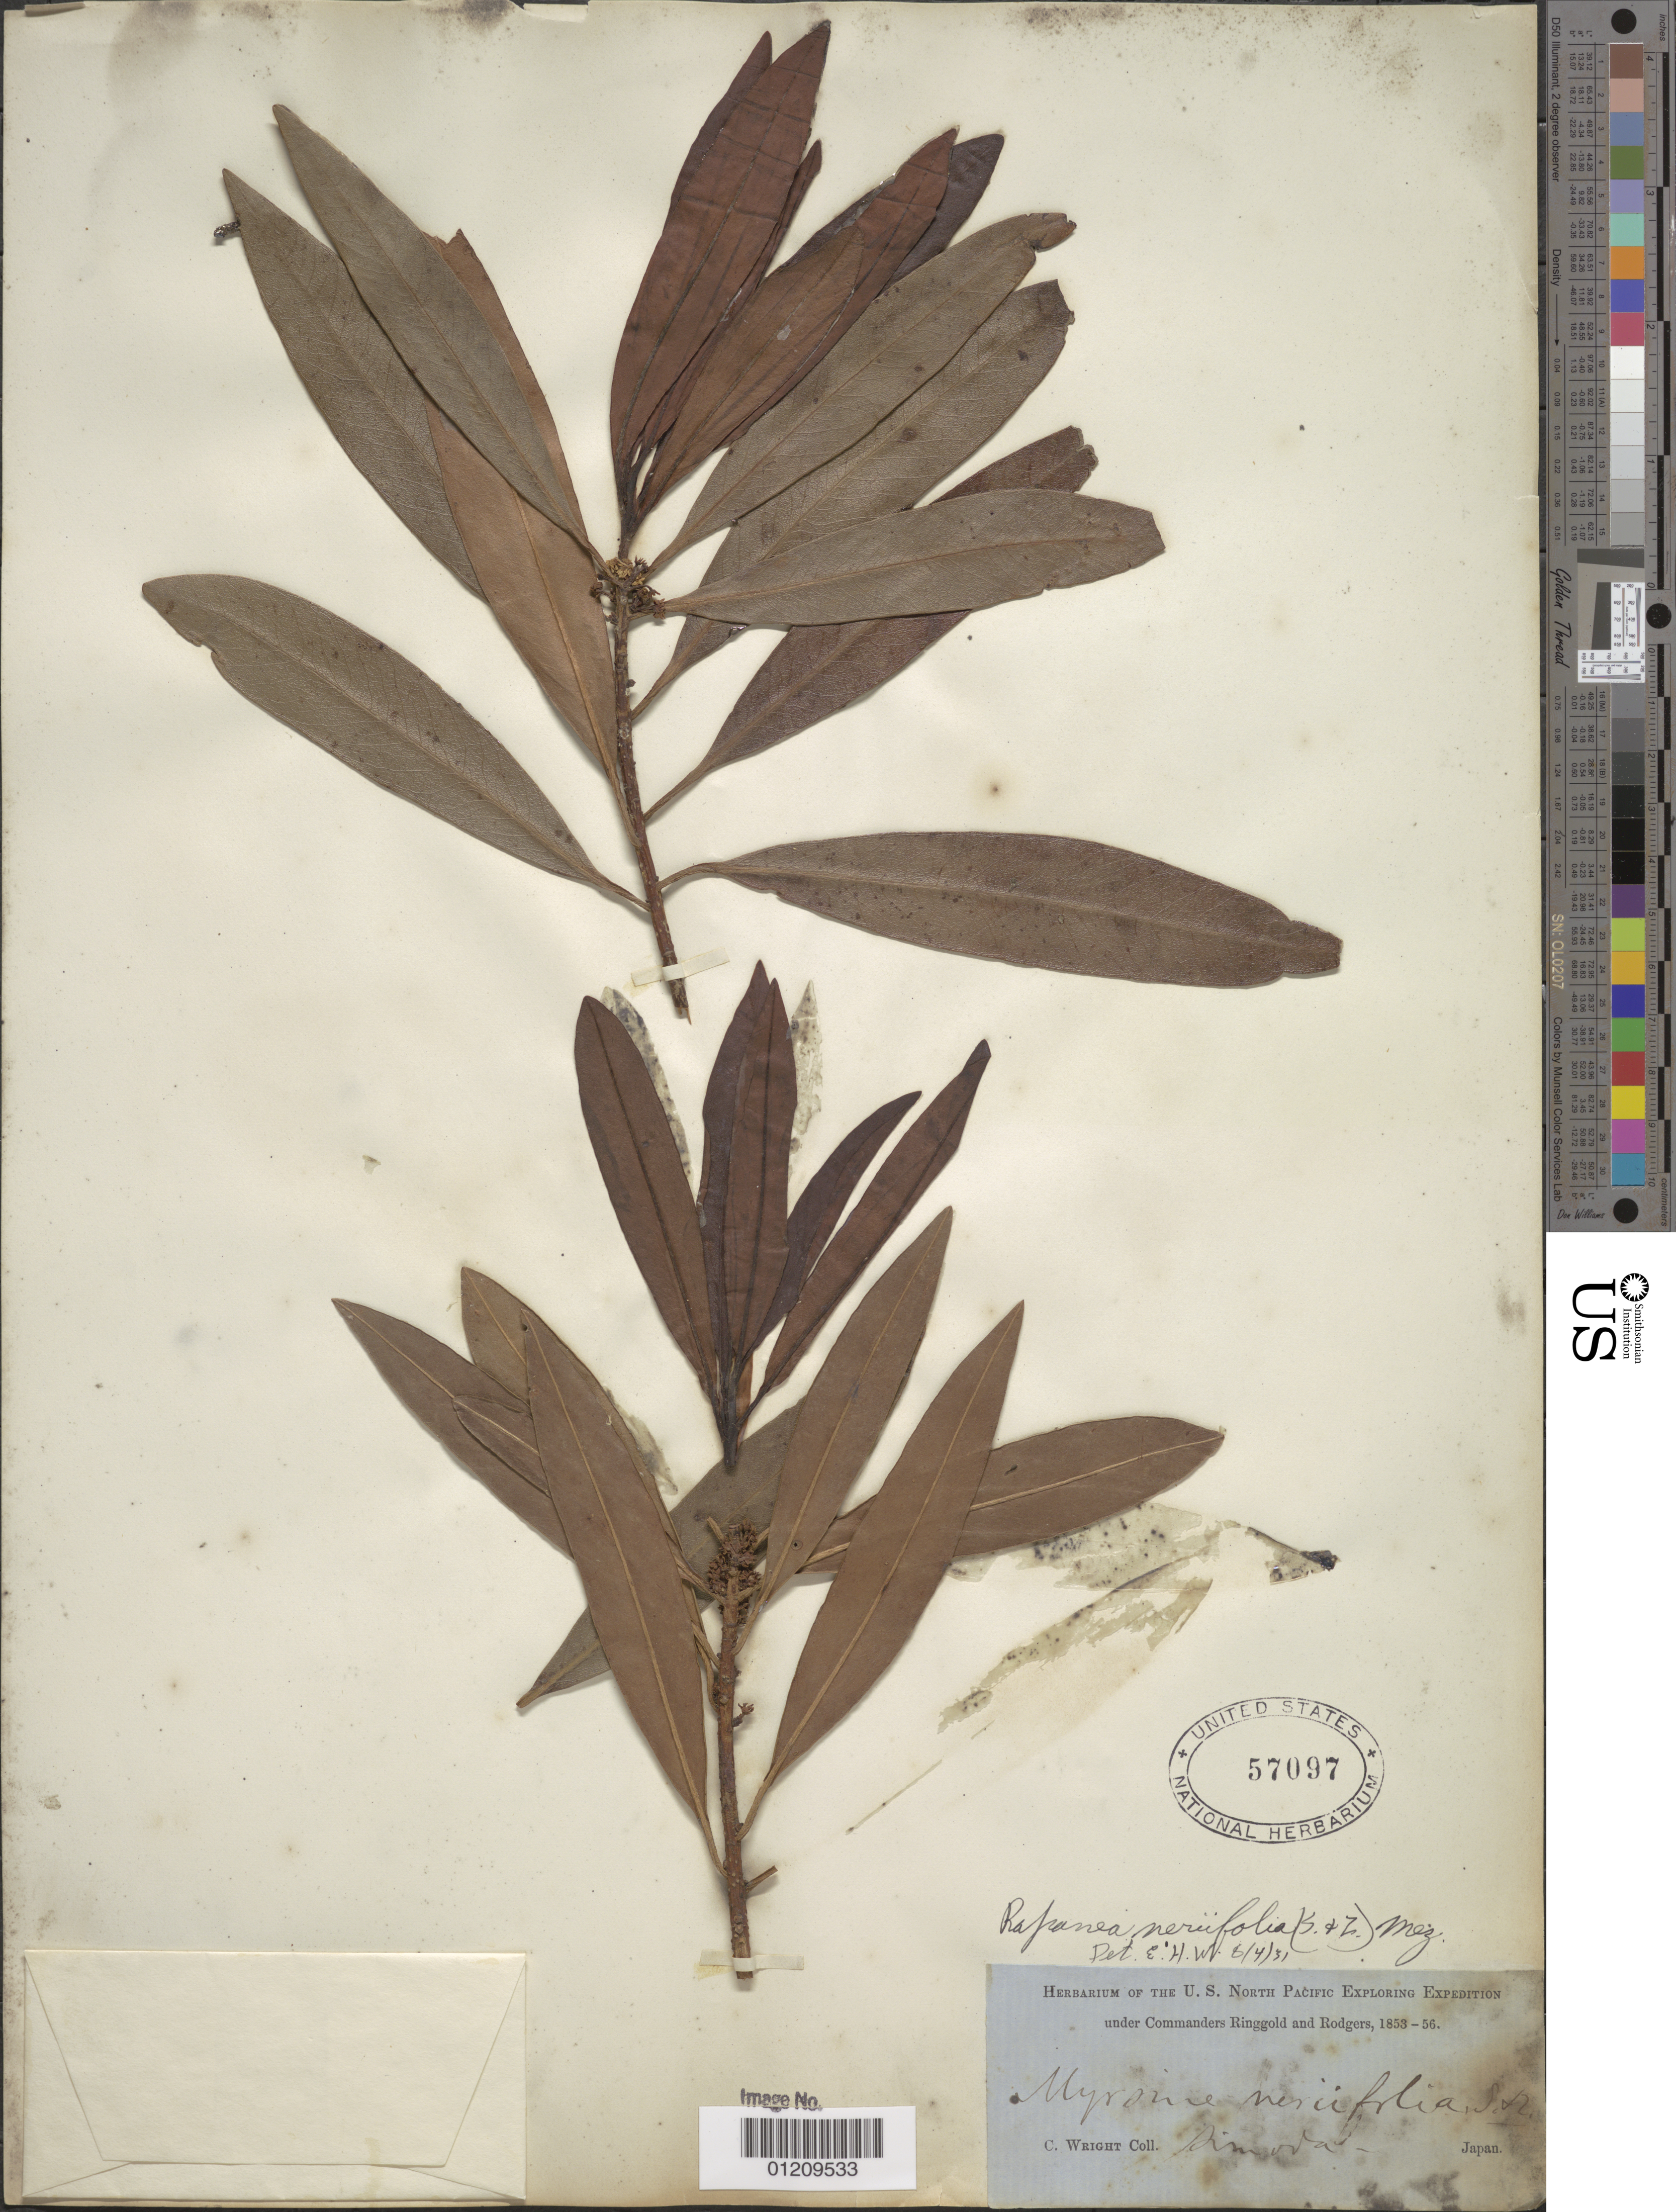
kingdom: Plantae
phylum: Tracheophyta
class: Magnoliopsida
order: Ericales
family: Primulaceae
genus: Myrsine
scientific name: Myrsine seguinii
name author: H. Lév.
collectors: C. Wright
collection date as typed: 1853 to -- -- 1856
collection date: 1853/1856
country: Japan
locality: Simoda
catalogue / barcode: US 57097